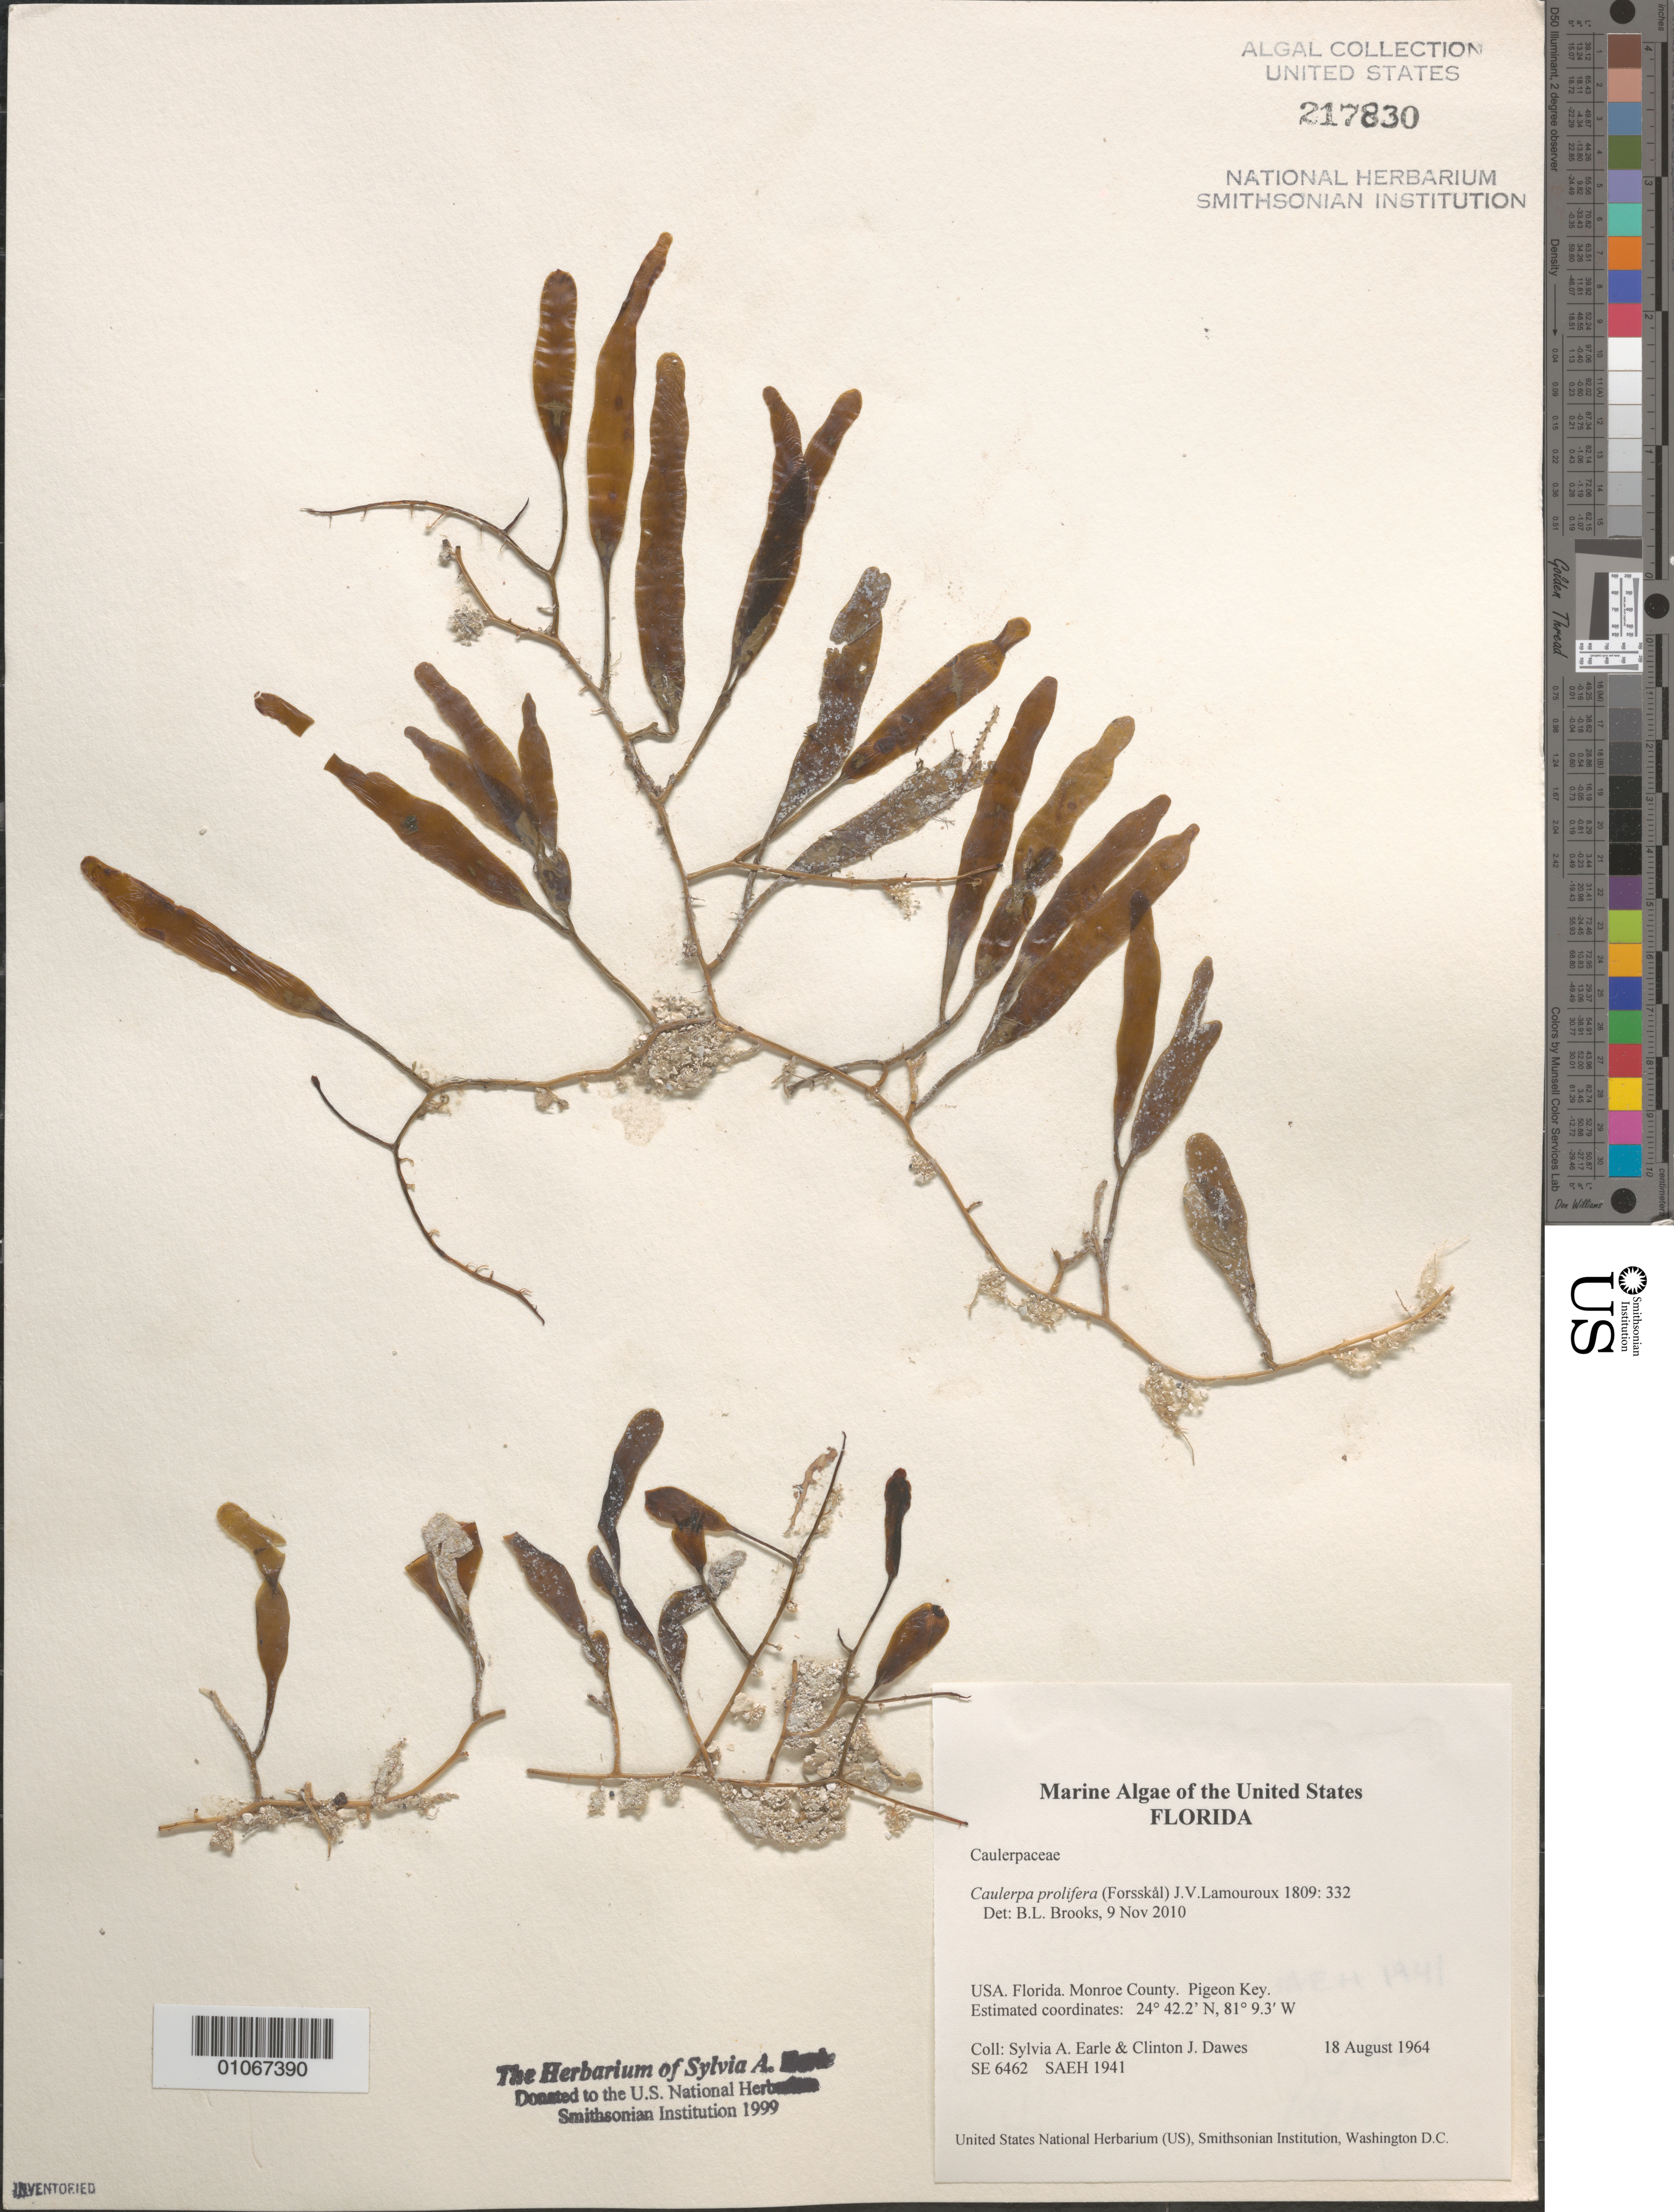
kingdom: Plantae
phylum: Chlorophyta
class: Ulvophyceae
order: Bryopsidales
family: Caulerpaceae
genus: Caulerpa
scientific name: Caulerpa prolifera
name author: (Forssk.) J.V.Lamouroux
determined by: Brooks, B. L., (BOT), Smithsonian Institution - National Museum of Natural History (UNITED STATES)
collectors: S. A. Earle & C. Dawes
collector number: SE 6462 & SAEH 1941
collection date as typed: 18 Aug 1964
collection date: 1964-08-18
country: United States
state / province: Florida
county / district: Monroe County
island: Pigeon Key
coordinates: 24 42.2'N, 81 9.3'W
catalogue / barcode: US 217830